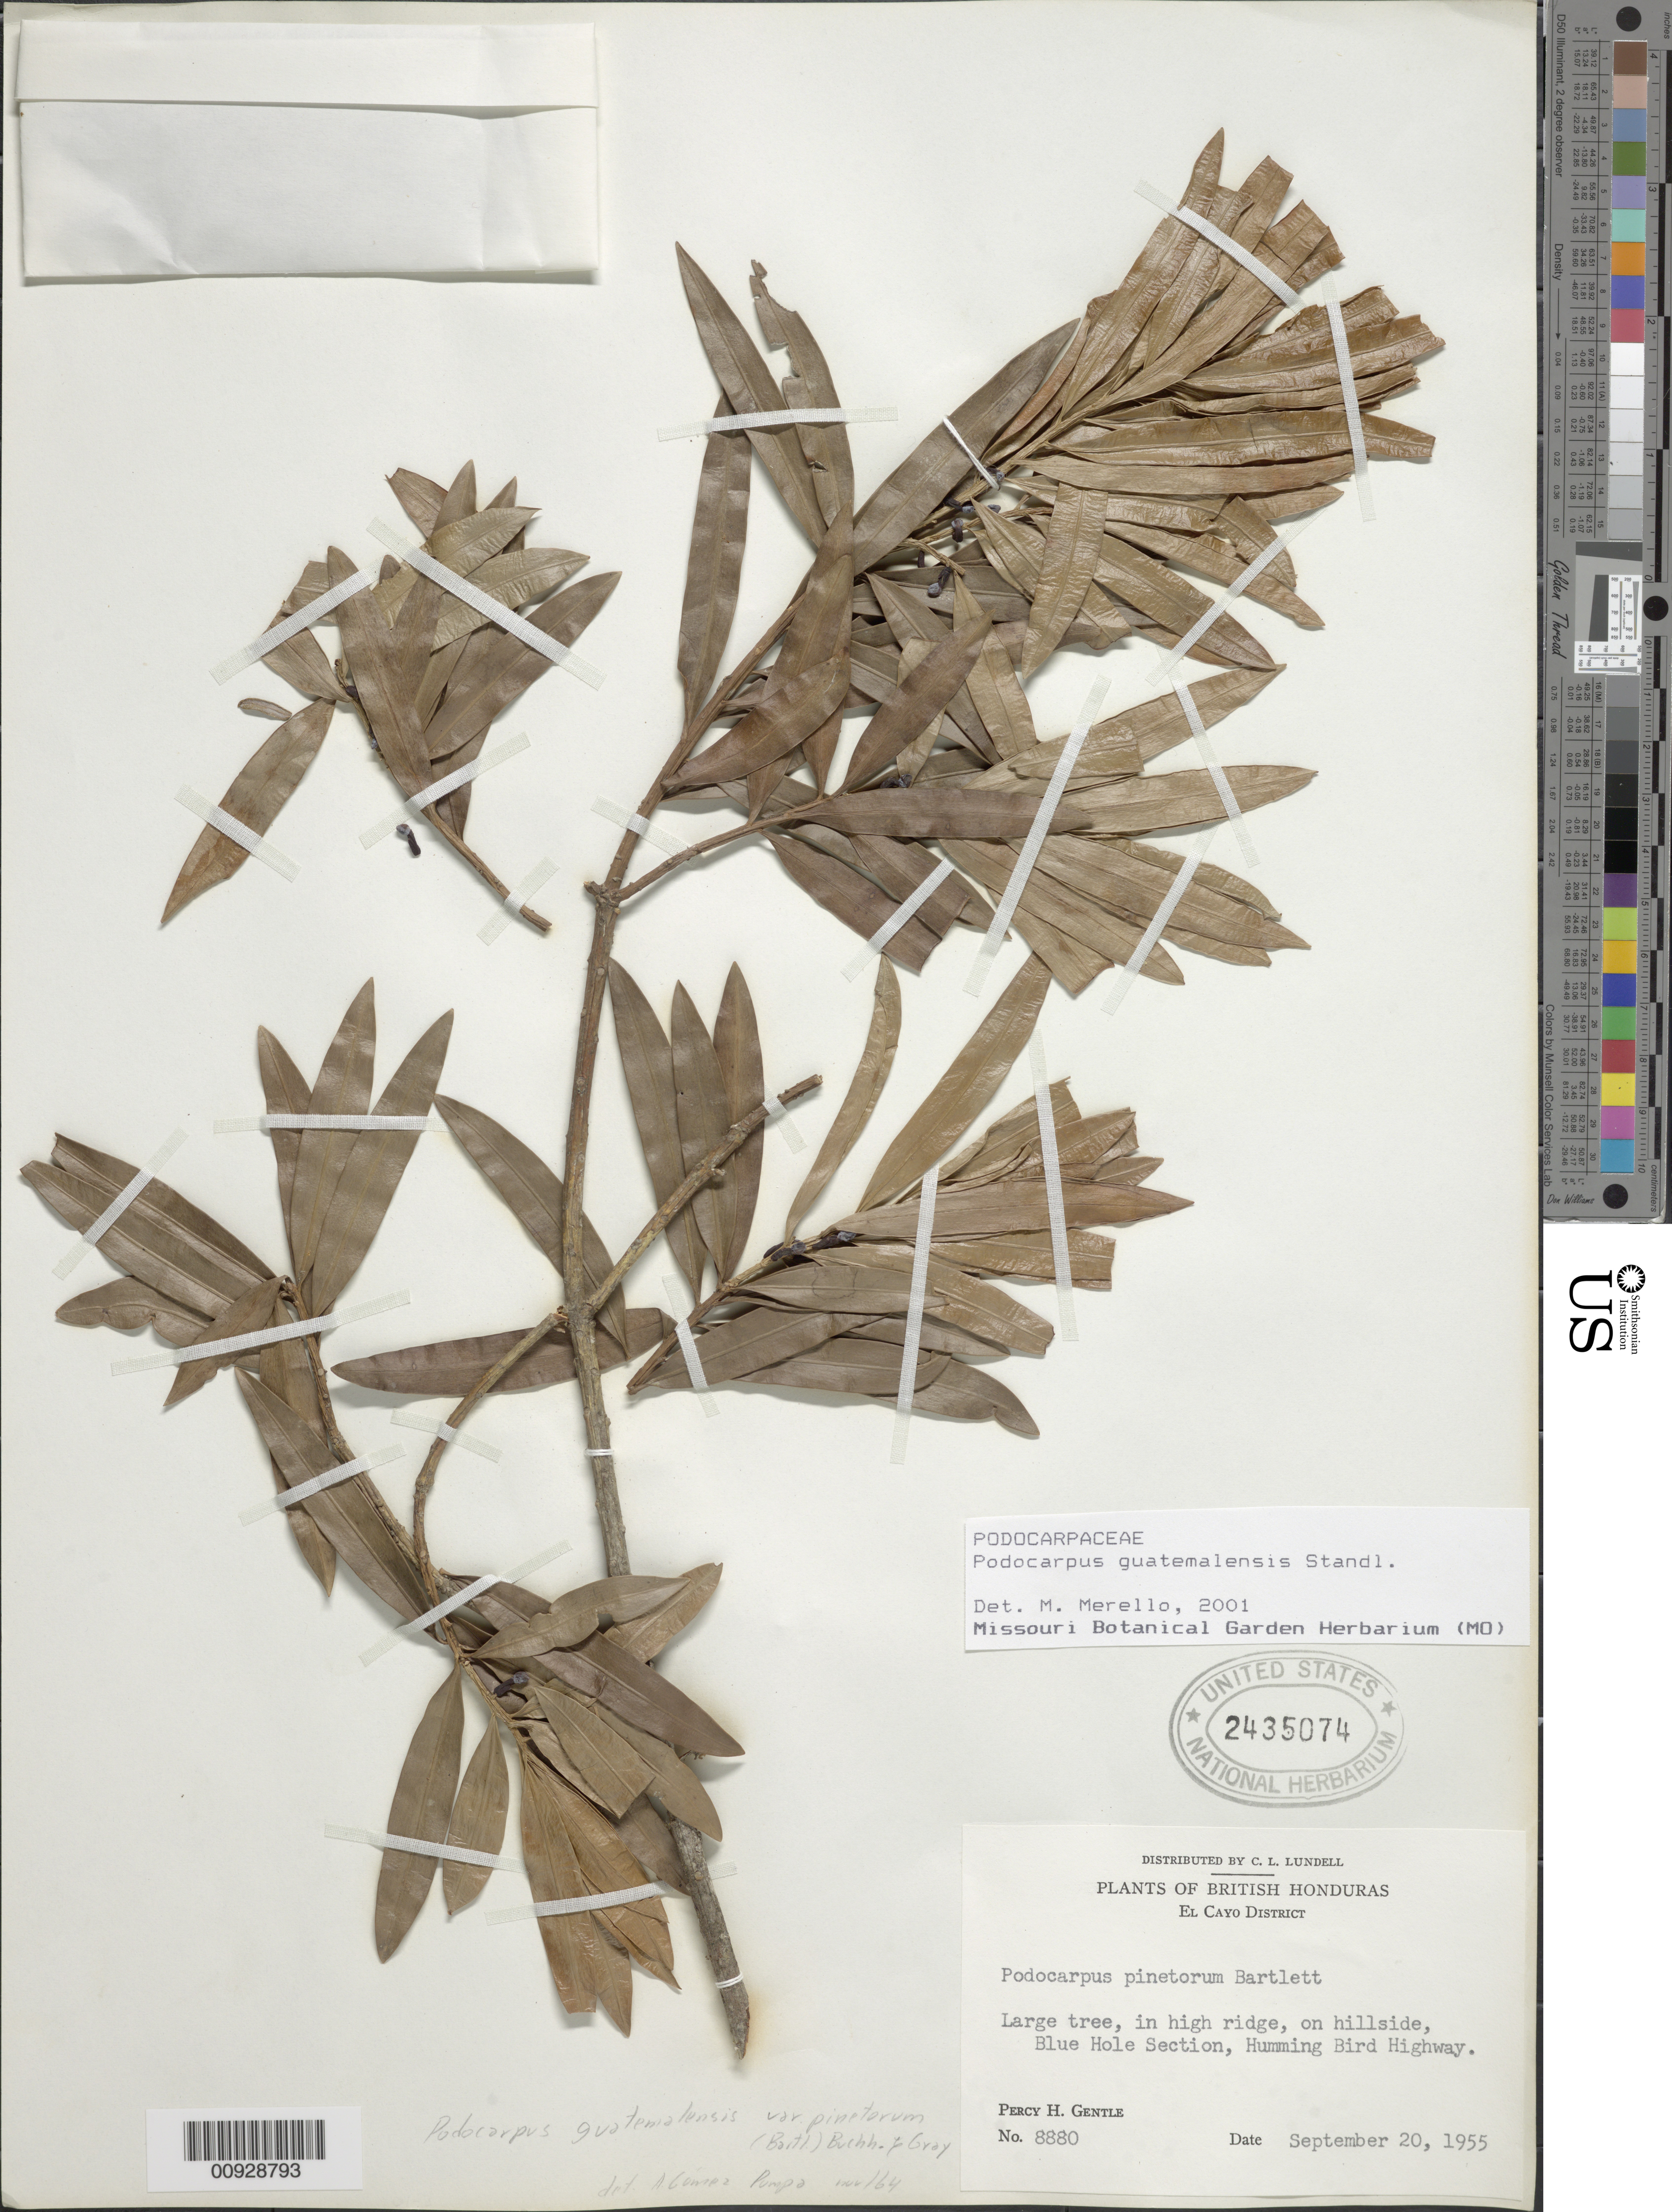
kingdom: Plantae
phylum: Tracheophyta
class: Pinopsida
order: Pinales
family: Podocarpaceae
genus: Podocarpus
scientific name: Podocarpus guatemalensis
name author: Standl.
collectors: P. H. Gentle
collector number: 8880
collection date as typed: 20 Sep 1955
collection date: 1955-09-20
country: Belize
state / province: Cayo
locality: British Honduras, El Cayo District, Blue Hole Section, Humming Bird Highway.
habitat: In high ridge, on hillside.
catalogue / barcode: US 2435074